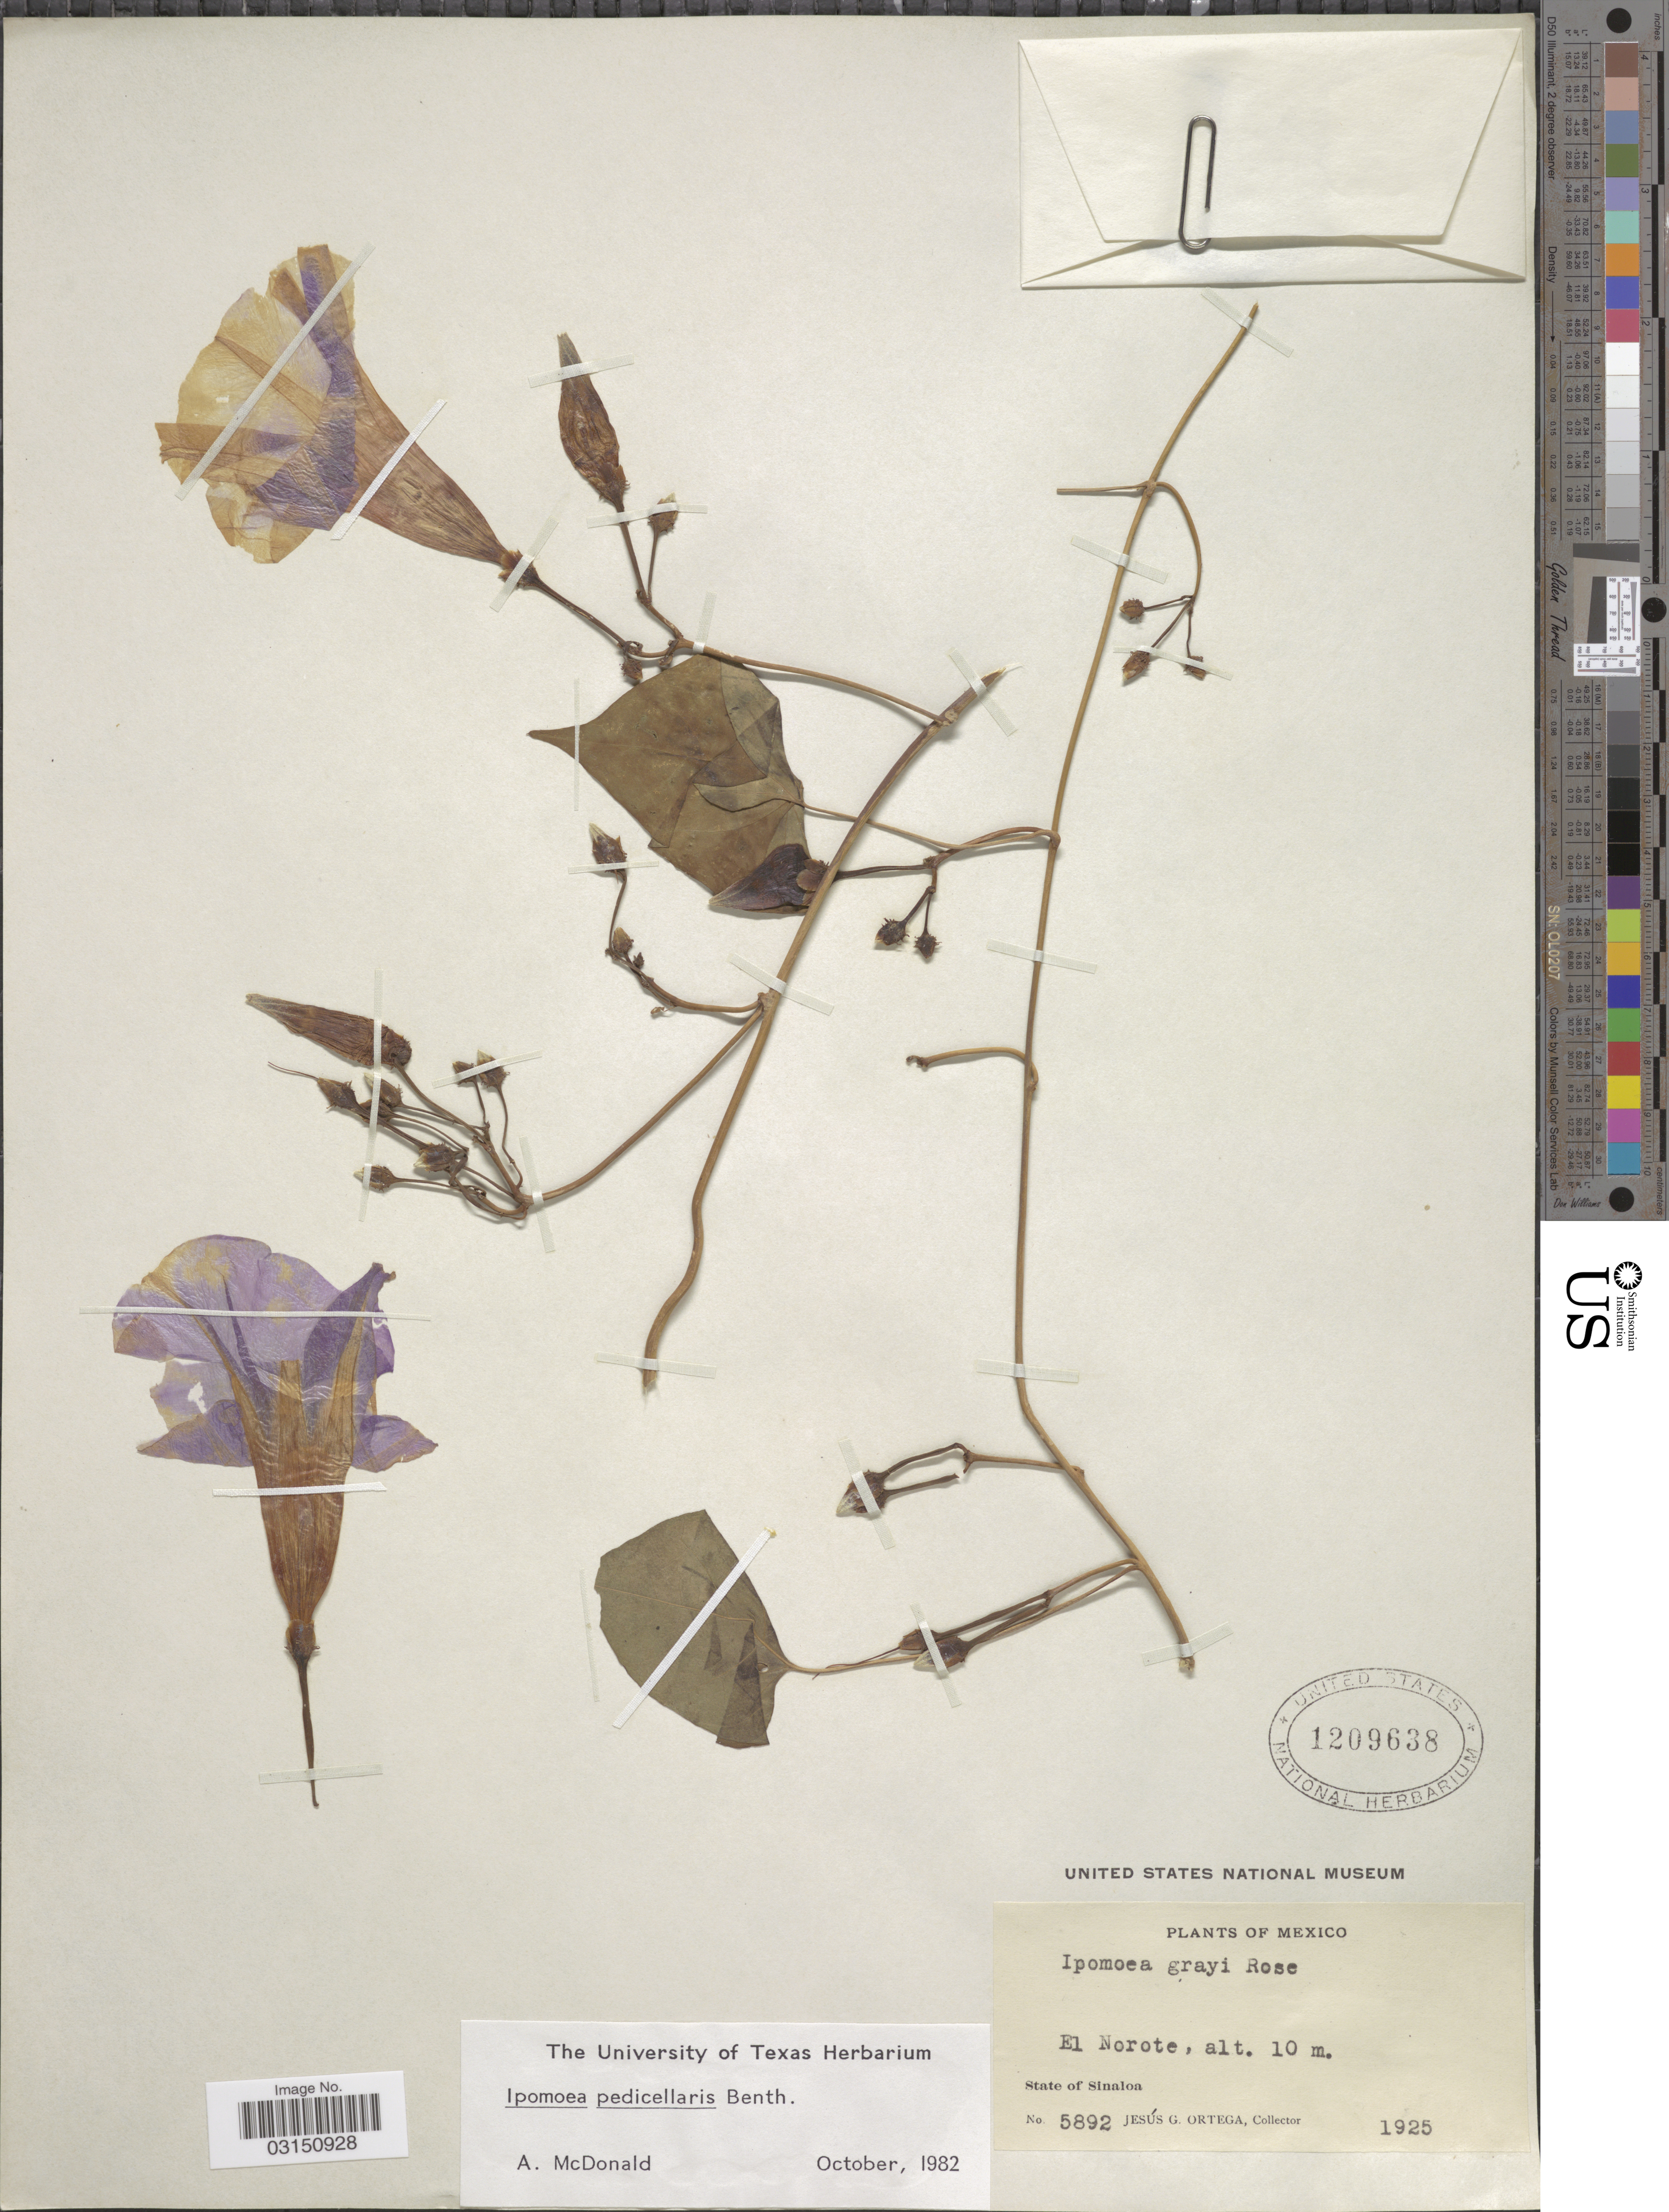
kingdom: Plantae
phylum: Tracheophyta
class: Magnoliopsida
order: Solanales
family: Convolvulaceae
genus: Ipomoea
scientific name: Ipomoea pedicellaris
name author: Benth.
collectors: J. Ortega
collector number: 5892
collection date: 1925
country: Mexico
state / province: Sinaloa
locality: El Norte.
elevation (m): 10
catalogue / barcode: US 1209638